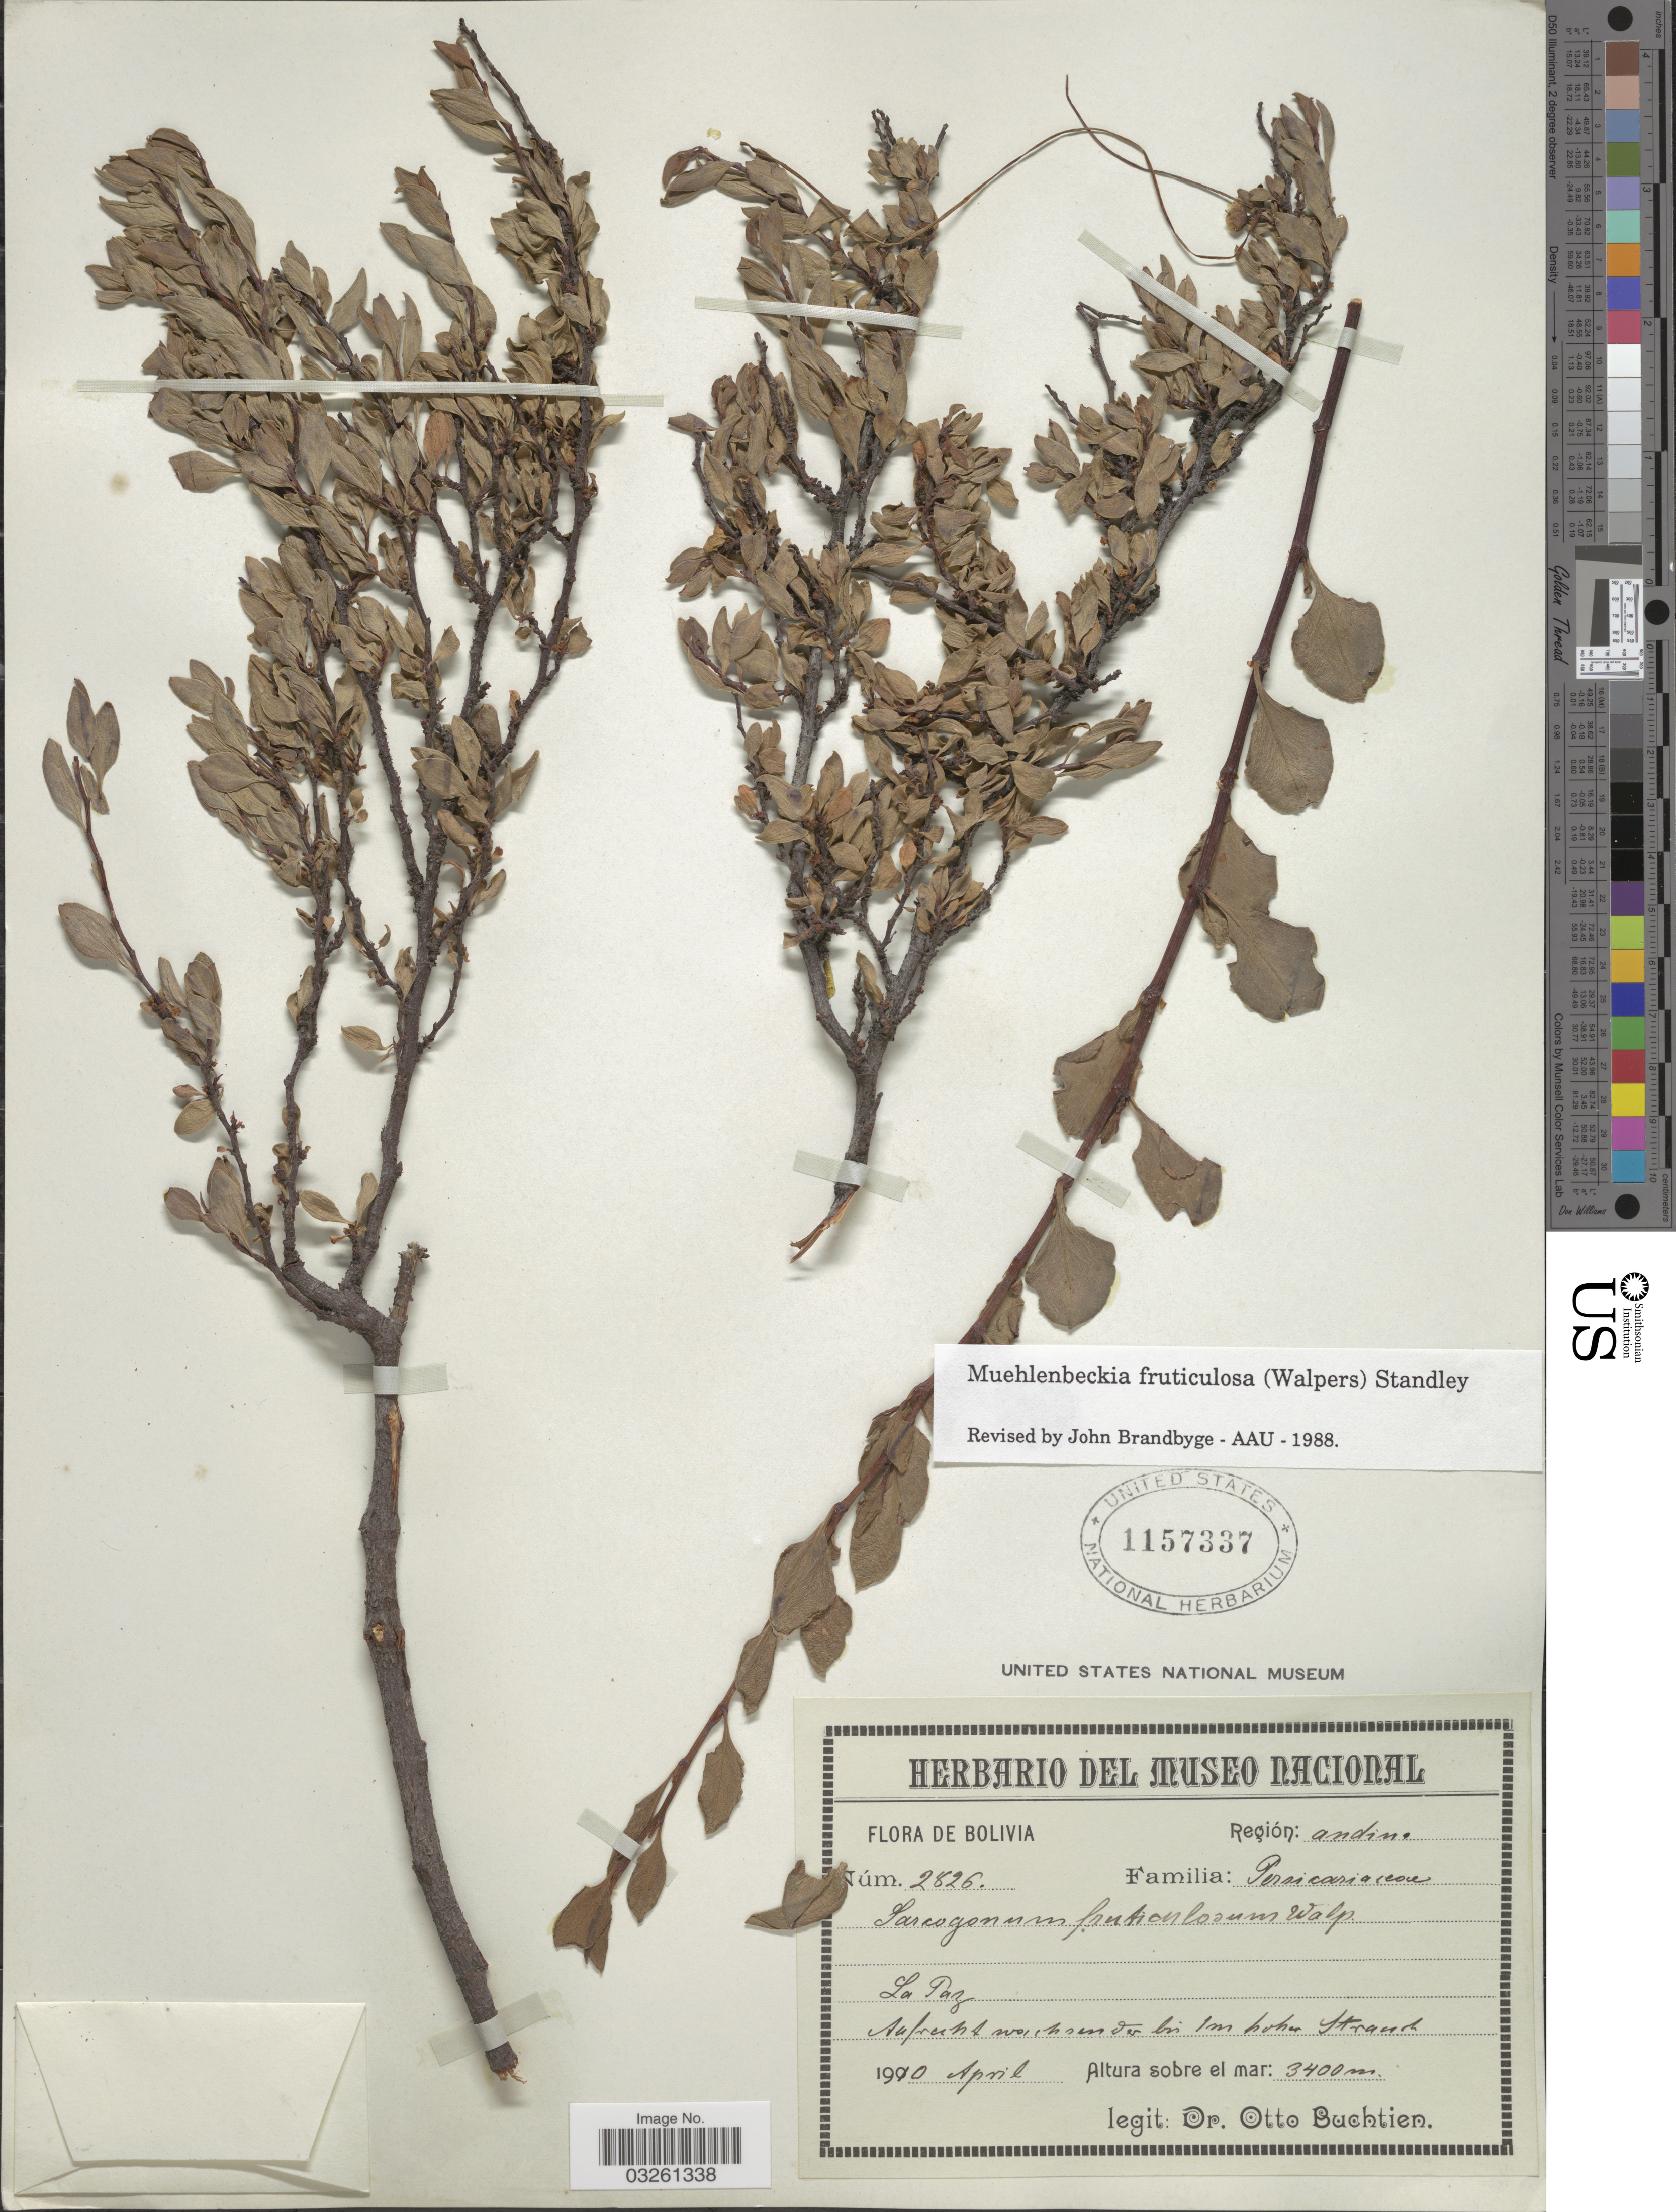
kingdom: Plantae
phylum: Tracheophyta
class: Magnoliopsida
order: Caryophyllales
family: Polygonaceae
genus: Muehlenbeckia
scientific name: Muehlenbeckia fruticulosa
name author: (Walp.) Standl.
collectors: O. Buchtien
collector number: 2826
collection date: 1910-04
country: Bolivia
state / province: La Paz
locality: Región: andina.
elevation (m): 3400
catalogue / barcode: US 1157337